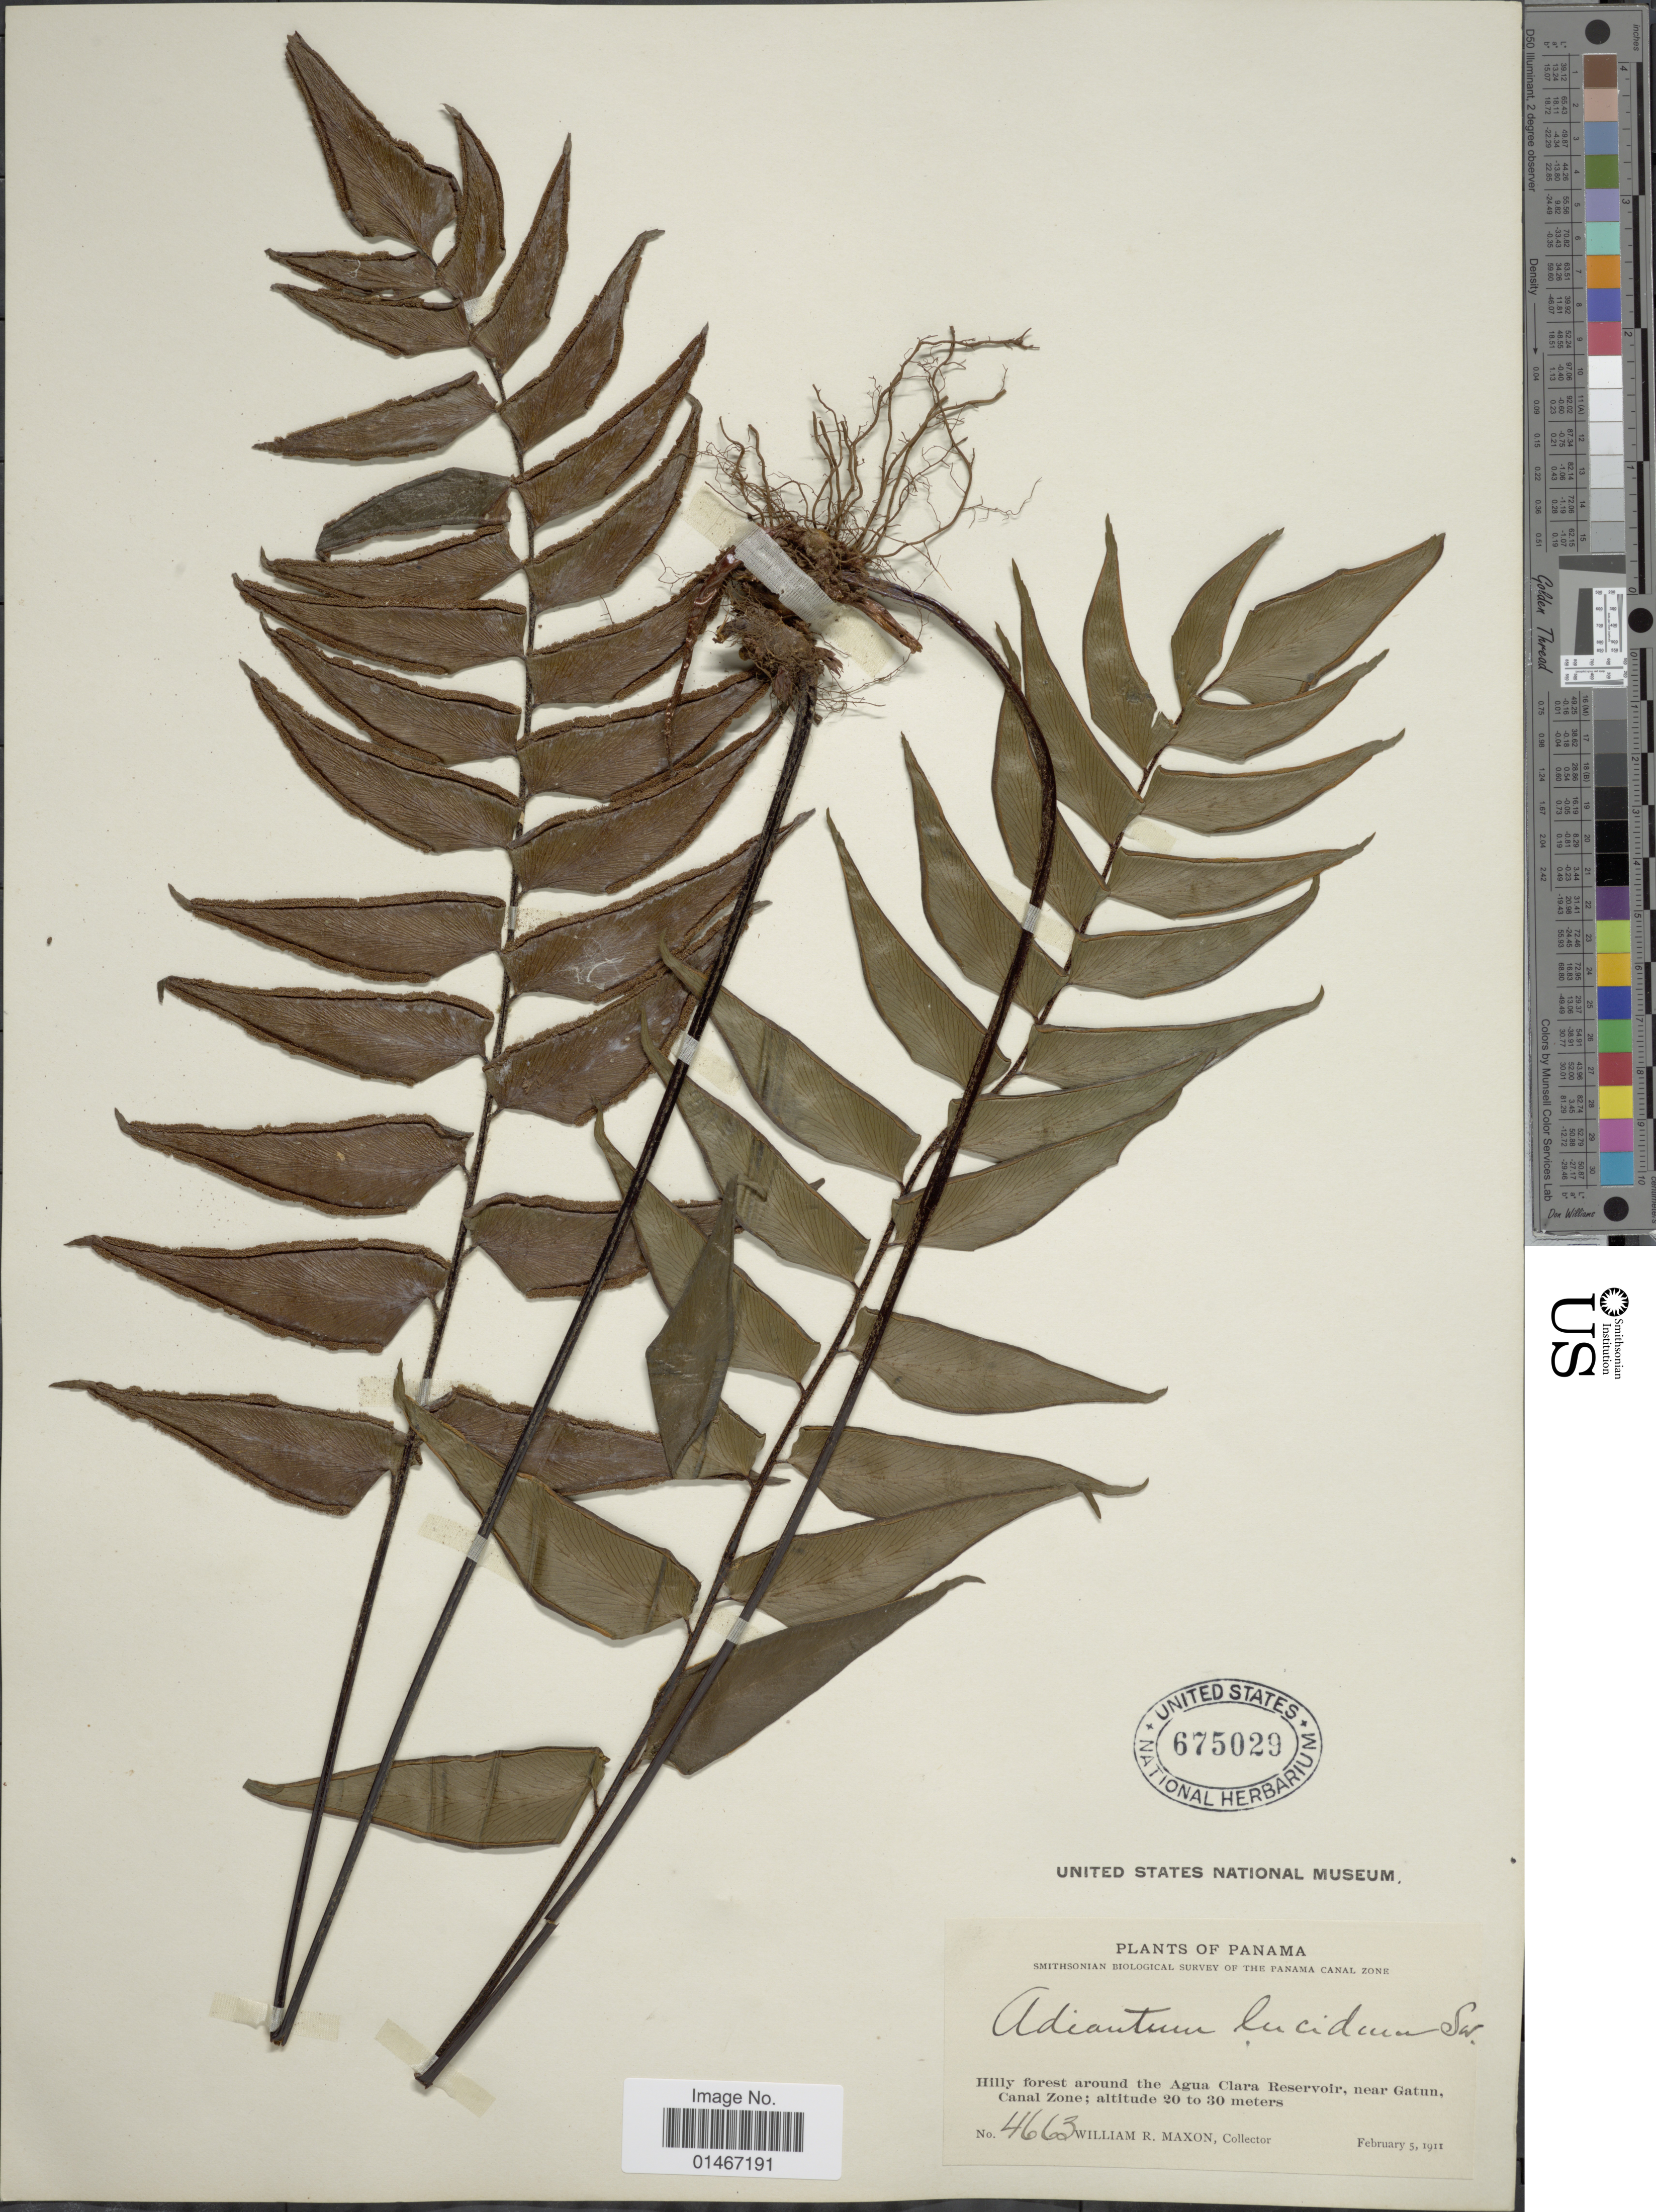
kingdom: Plantae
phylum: Tracheophyta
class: Polypodiopsida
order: Polypodiales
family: Pteridaceae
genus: Adiantum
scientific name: Adiantum lucidum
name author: (Cav.) Sw.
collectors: W. R. Maxon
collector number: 4663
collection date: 1911-02-05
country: Panama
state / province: Colón / Panamá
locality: Hilly forest around the Agua Clara Reservoir, near Gatun. Canal Zone.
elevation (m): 20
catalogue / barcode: US 675029